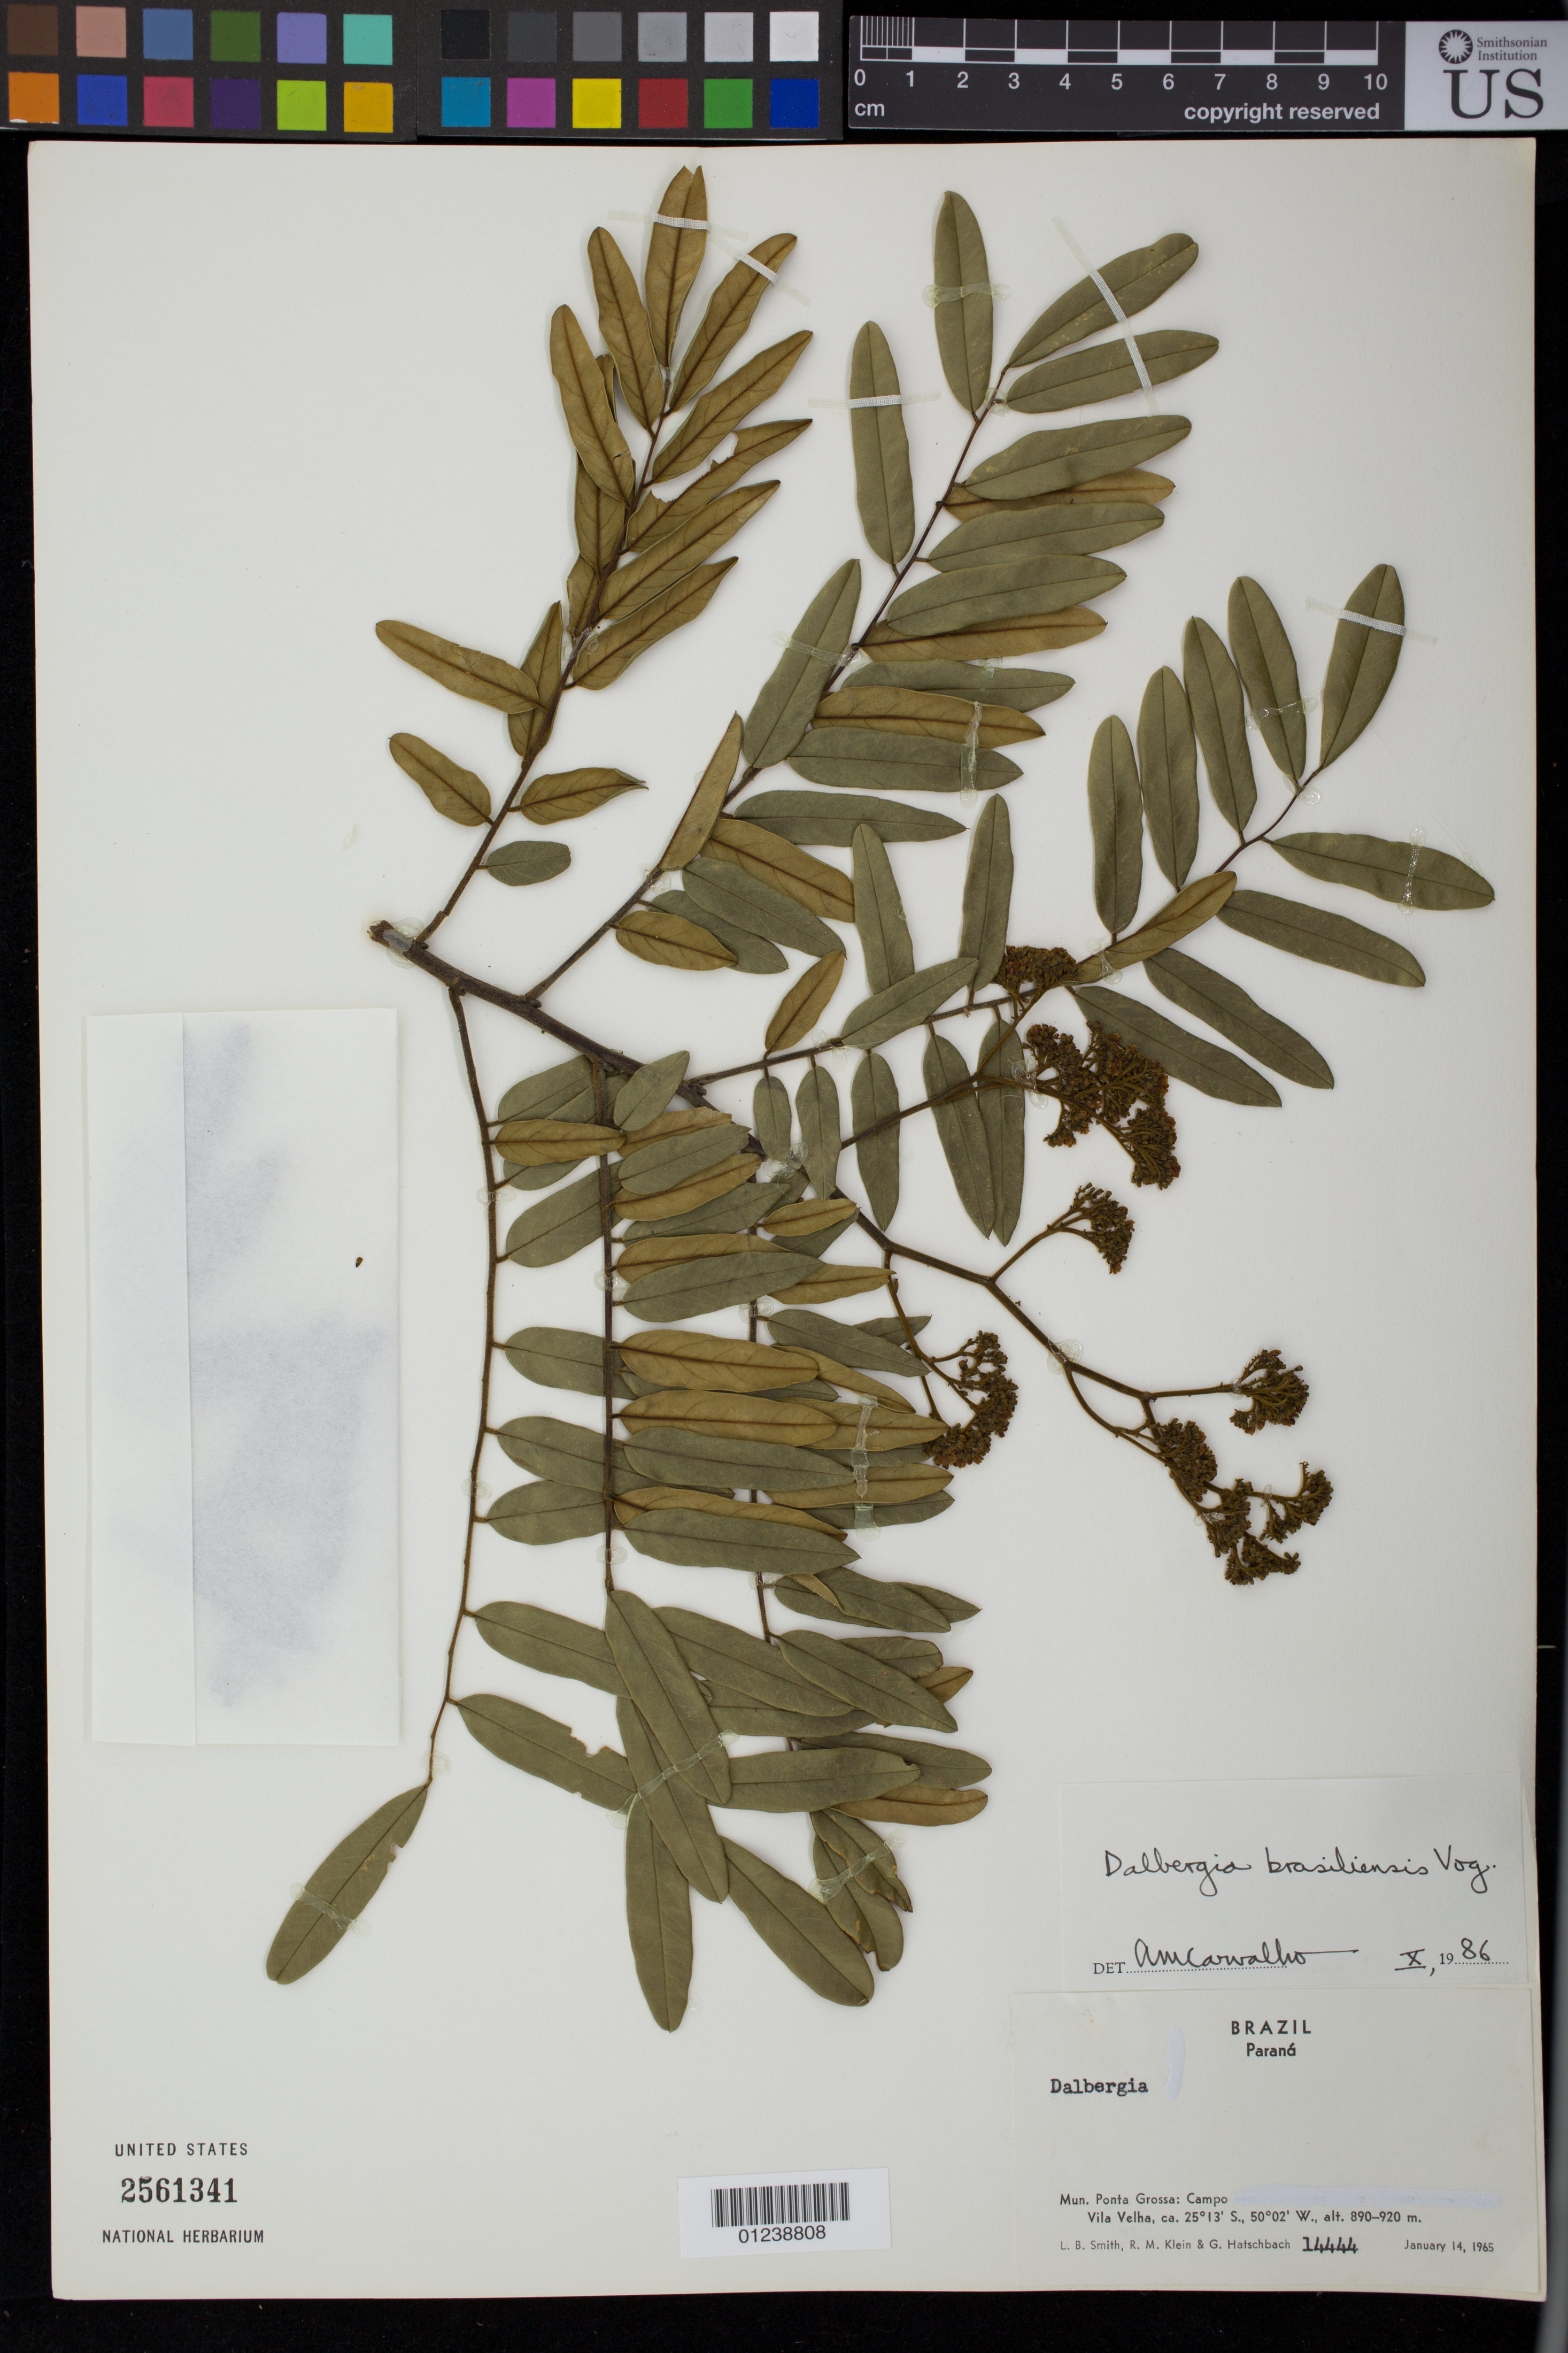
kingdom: Plantae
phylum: Tracheophyta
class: Magnoliopsida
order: Fabales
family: Fabaceae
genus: Dalbergia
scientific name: Dalbergia brasiliensis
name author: Vogel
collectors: L. Smith, R. M. Klein & G. Hatschbach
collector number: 14444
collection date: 1965-01-14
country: Brazil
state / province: Paraná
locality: Mun. ponta Grossa: Campo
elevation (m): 890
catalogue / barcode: US 2561341